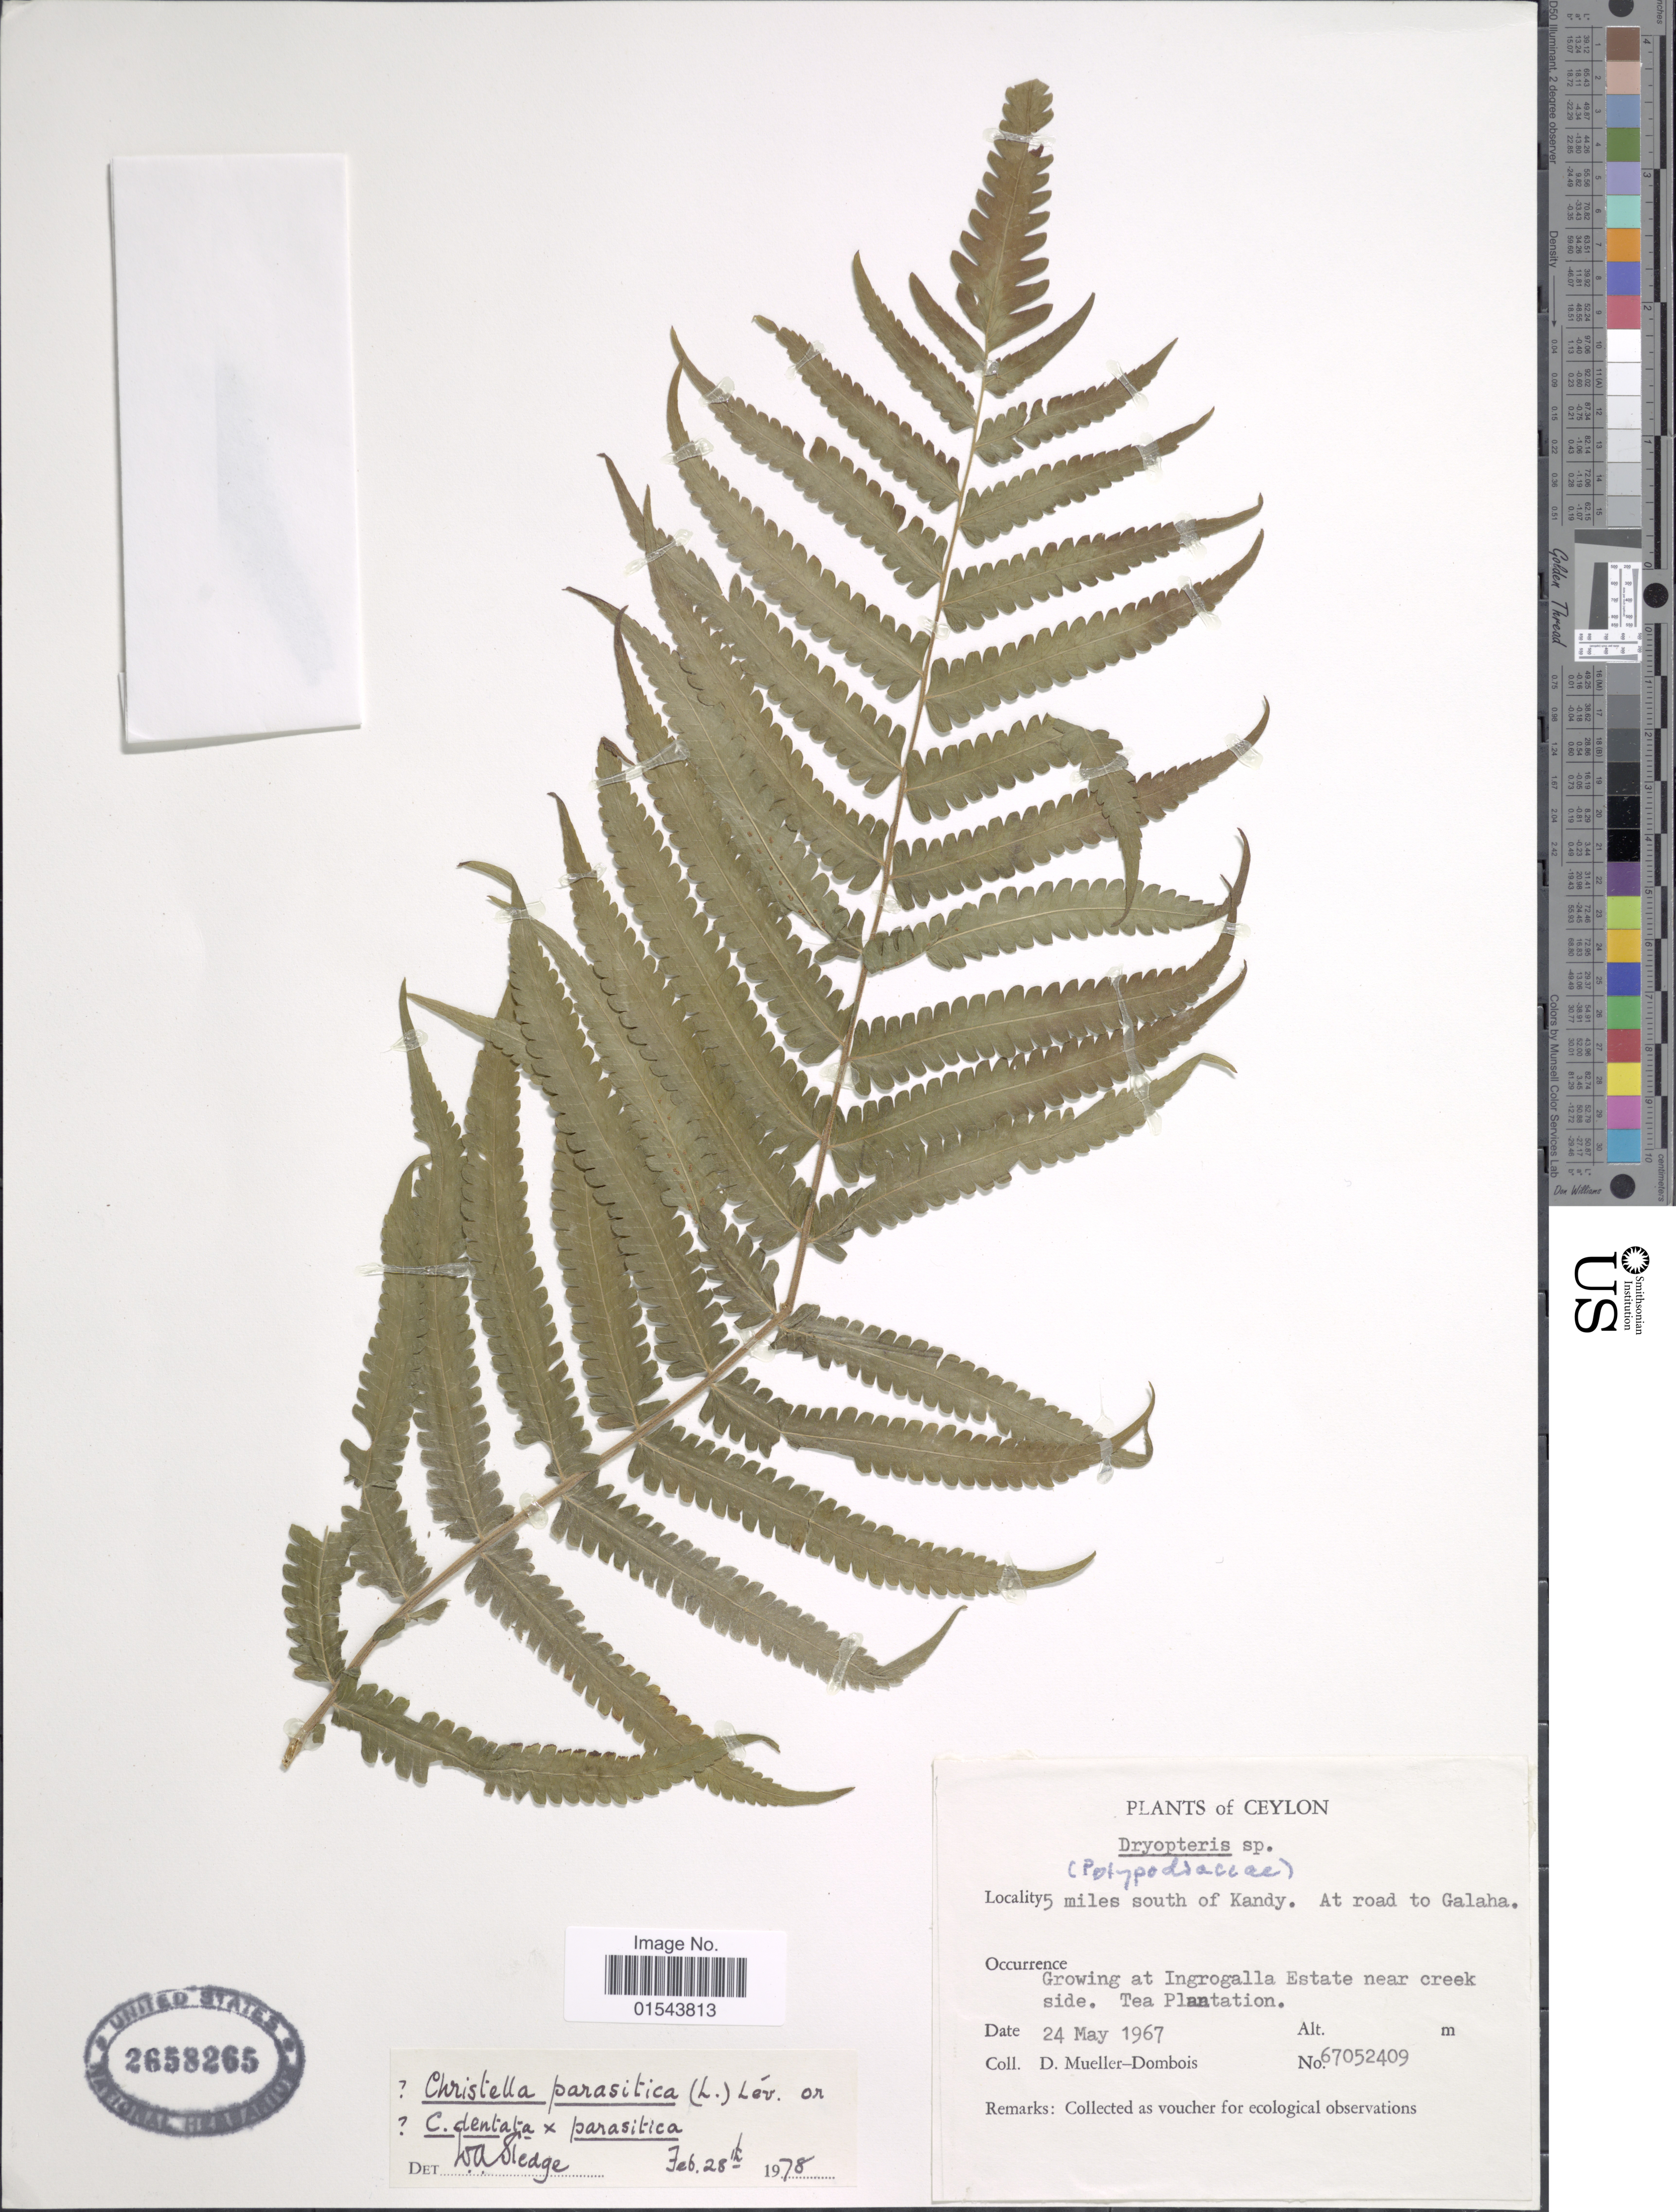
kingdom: Plantae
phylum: Tracheophyta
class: Polypodiopsida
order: Polypodiales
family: Thelypteridaceae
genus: Christella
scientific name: Christella parasitica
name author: (L.) H. Lév.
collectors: D. Mueller-Dombois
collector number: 67052409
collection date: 1967-05-24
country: Sri Lanka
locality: Ceylon. 5 miles south of Kandy. At road to Galaha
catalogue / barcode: US 2658265